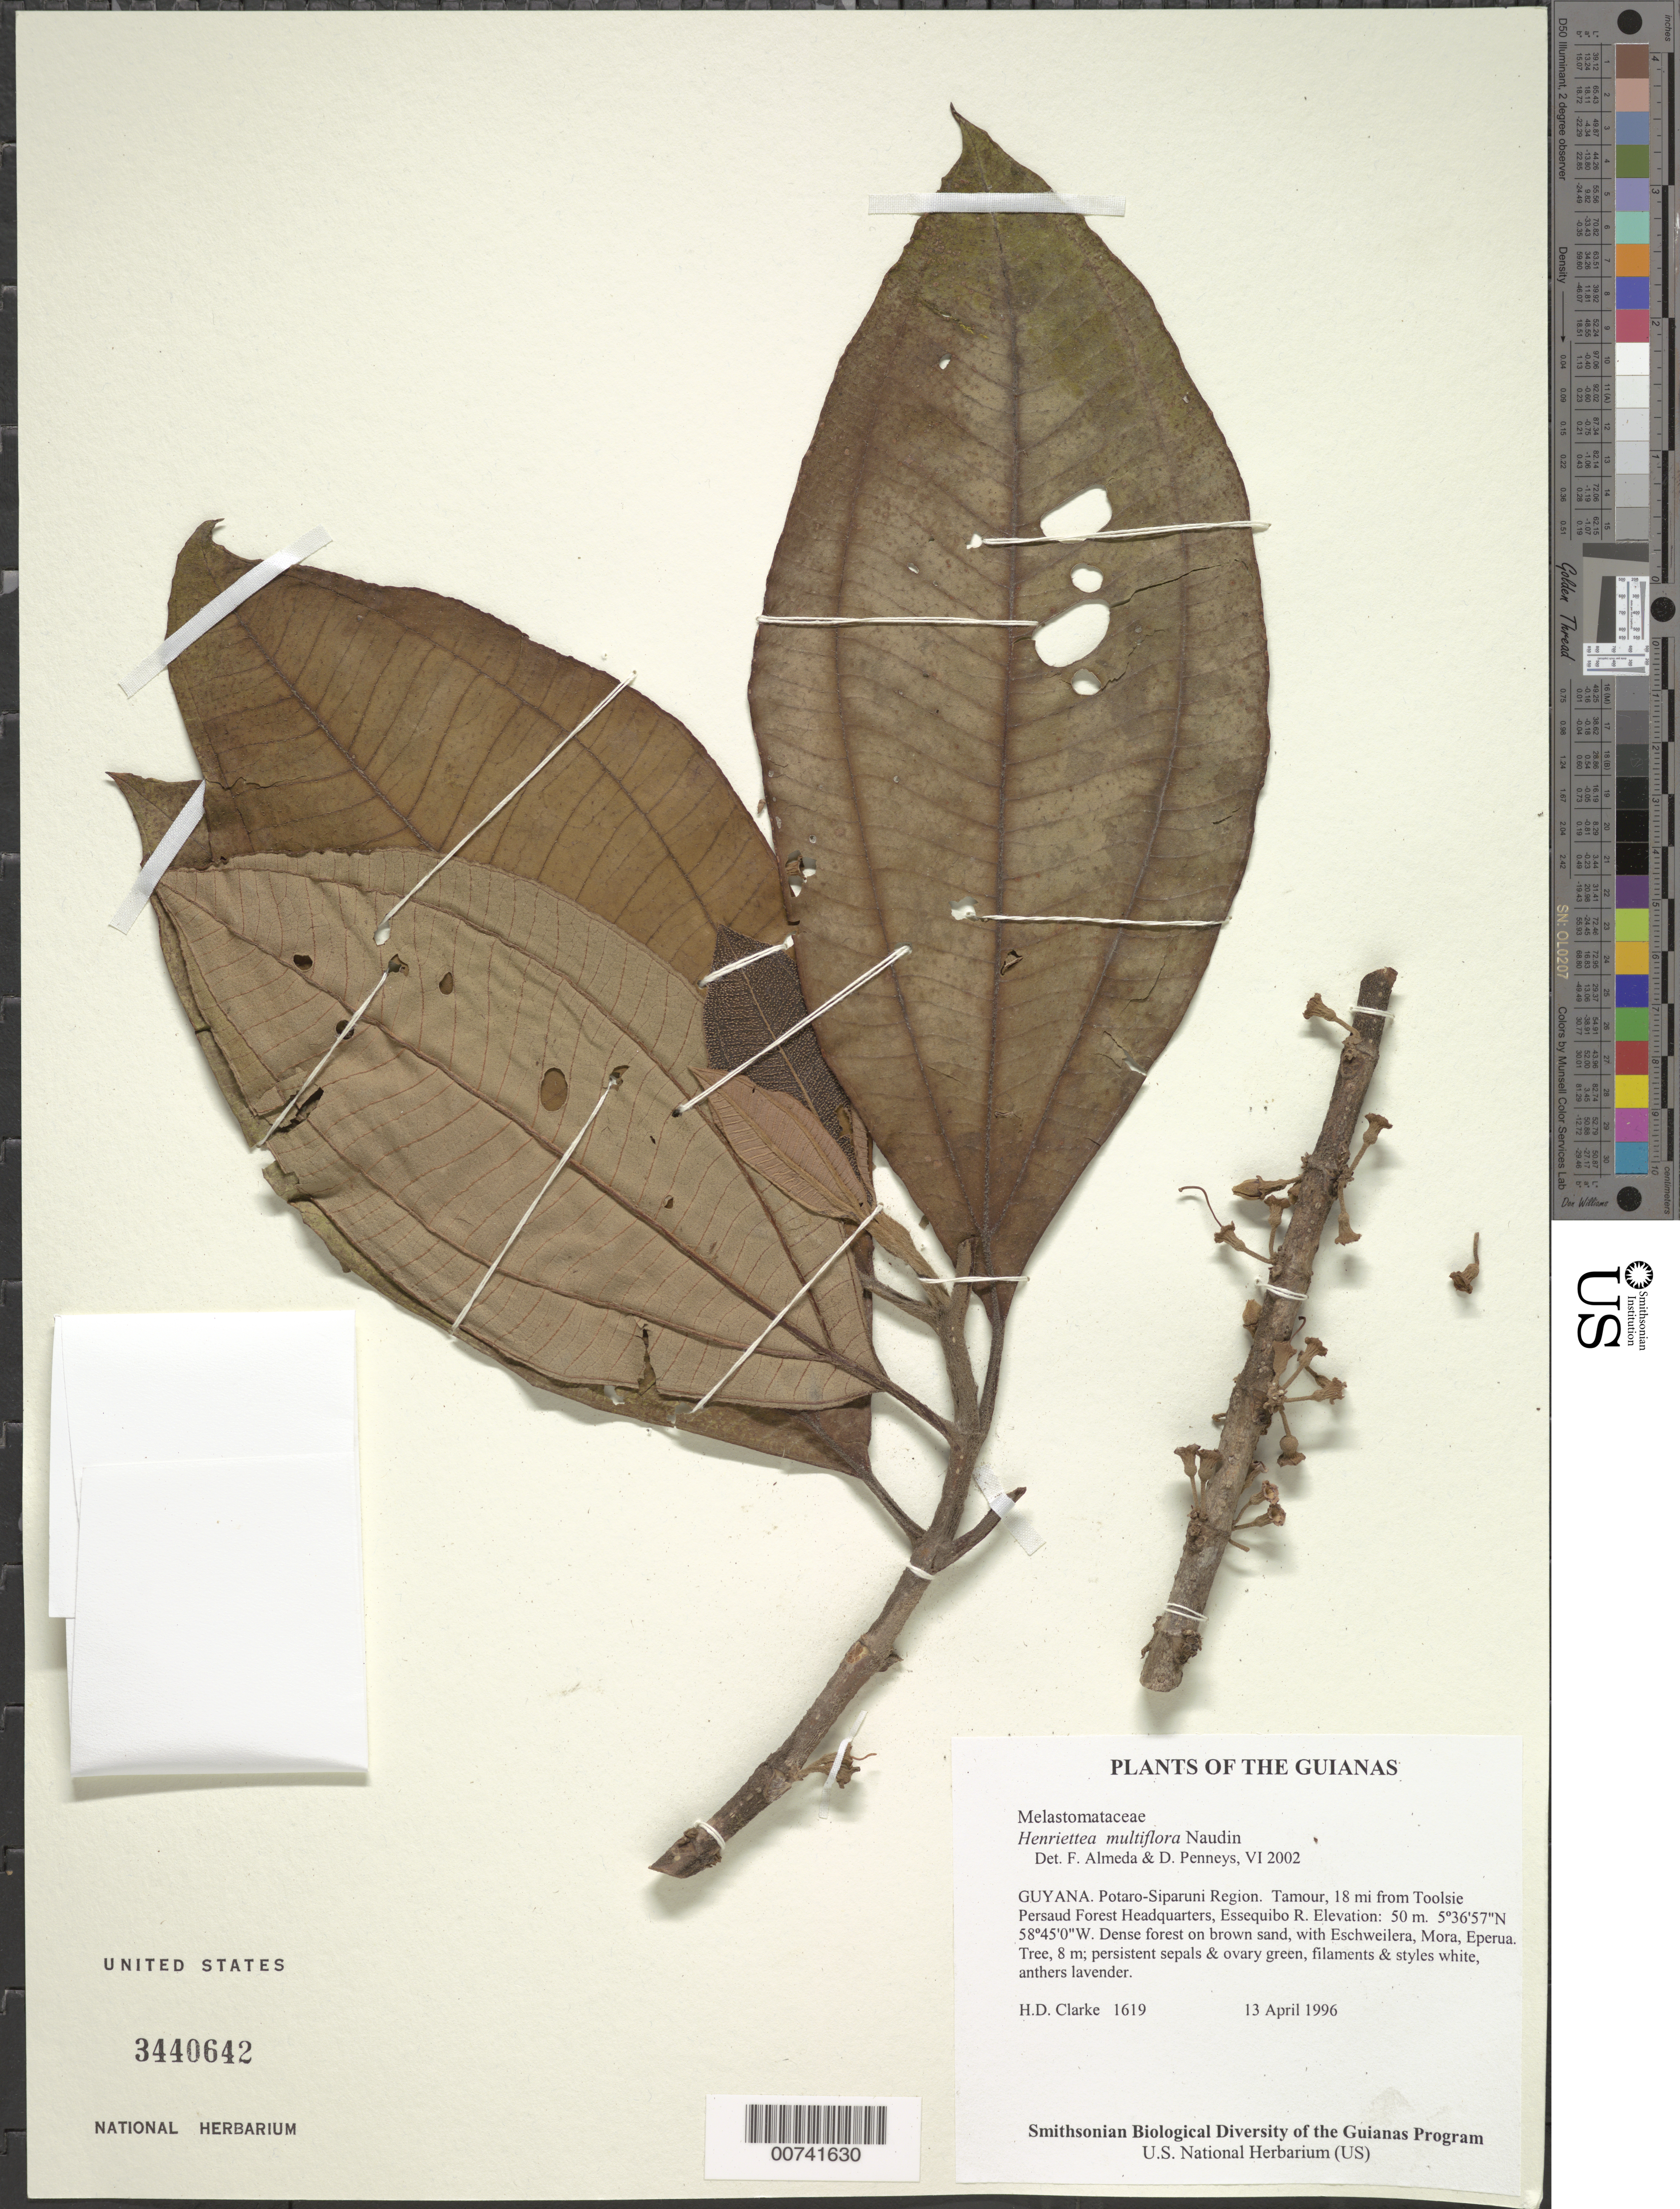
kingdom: Plantae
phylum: Tracheophyta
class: Magnoliopsida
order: Myrtales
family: Melastomataceae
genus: Henriettea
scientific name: Henriettea multiflora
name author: Naudin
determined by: Almeda, F.; Penneys, D. S.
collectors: H. D. Clarke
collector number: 1619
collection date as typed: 13 April 1996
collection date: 1996-04-13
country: Guyana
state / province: Potaro-Siparuni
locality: Tamour, 18 mi from Toolsie Persaud Forest Headquarters, Essequibo R.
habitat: Dense forest on brown sand, with Eschweilera, Mora, Eperua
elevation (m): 50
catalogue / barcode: US 3440642